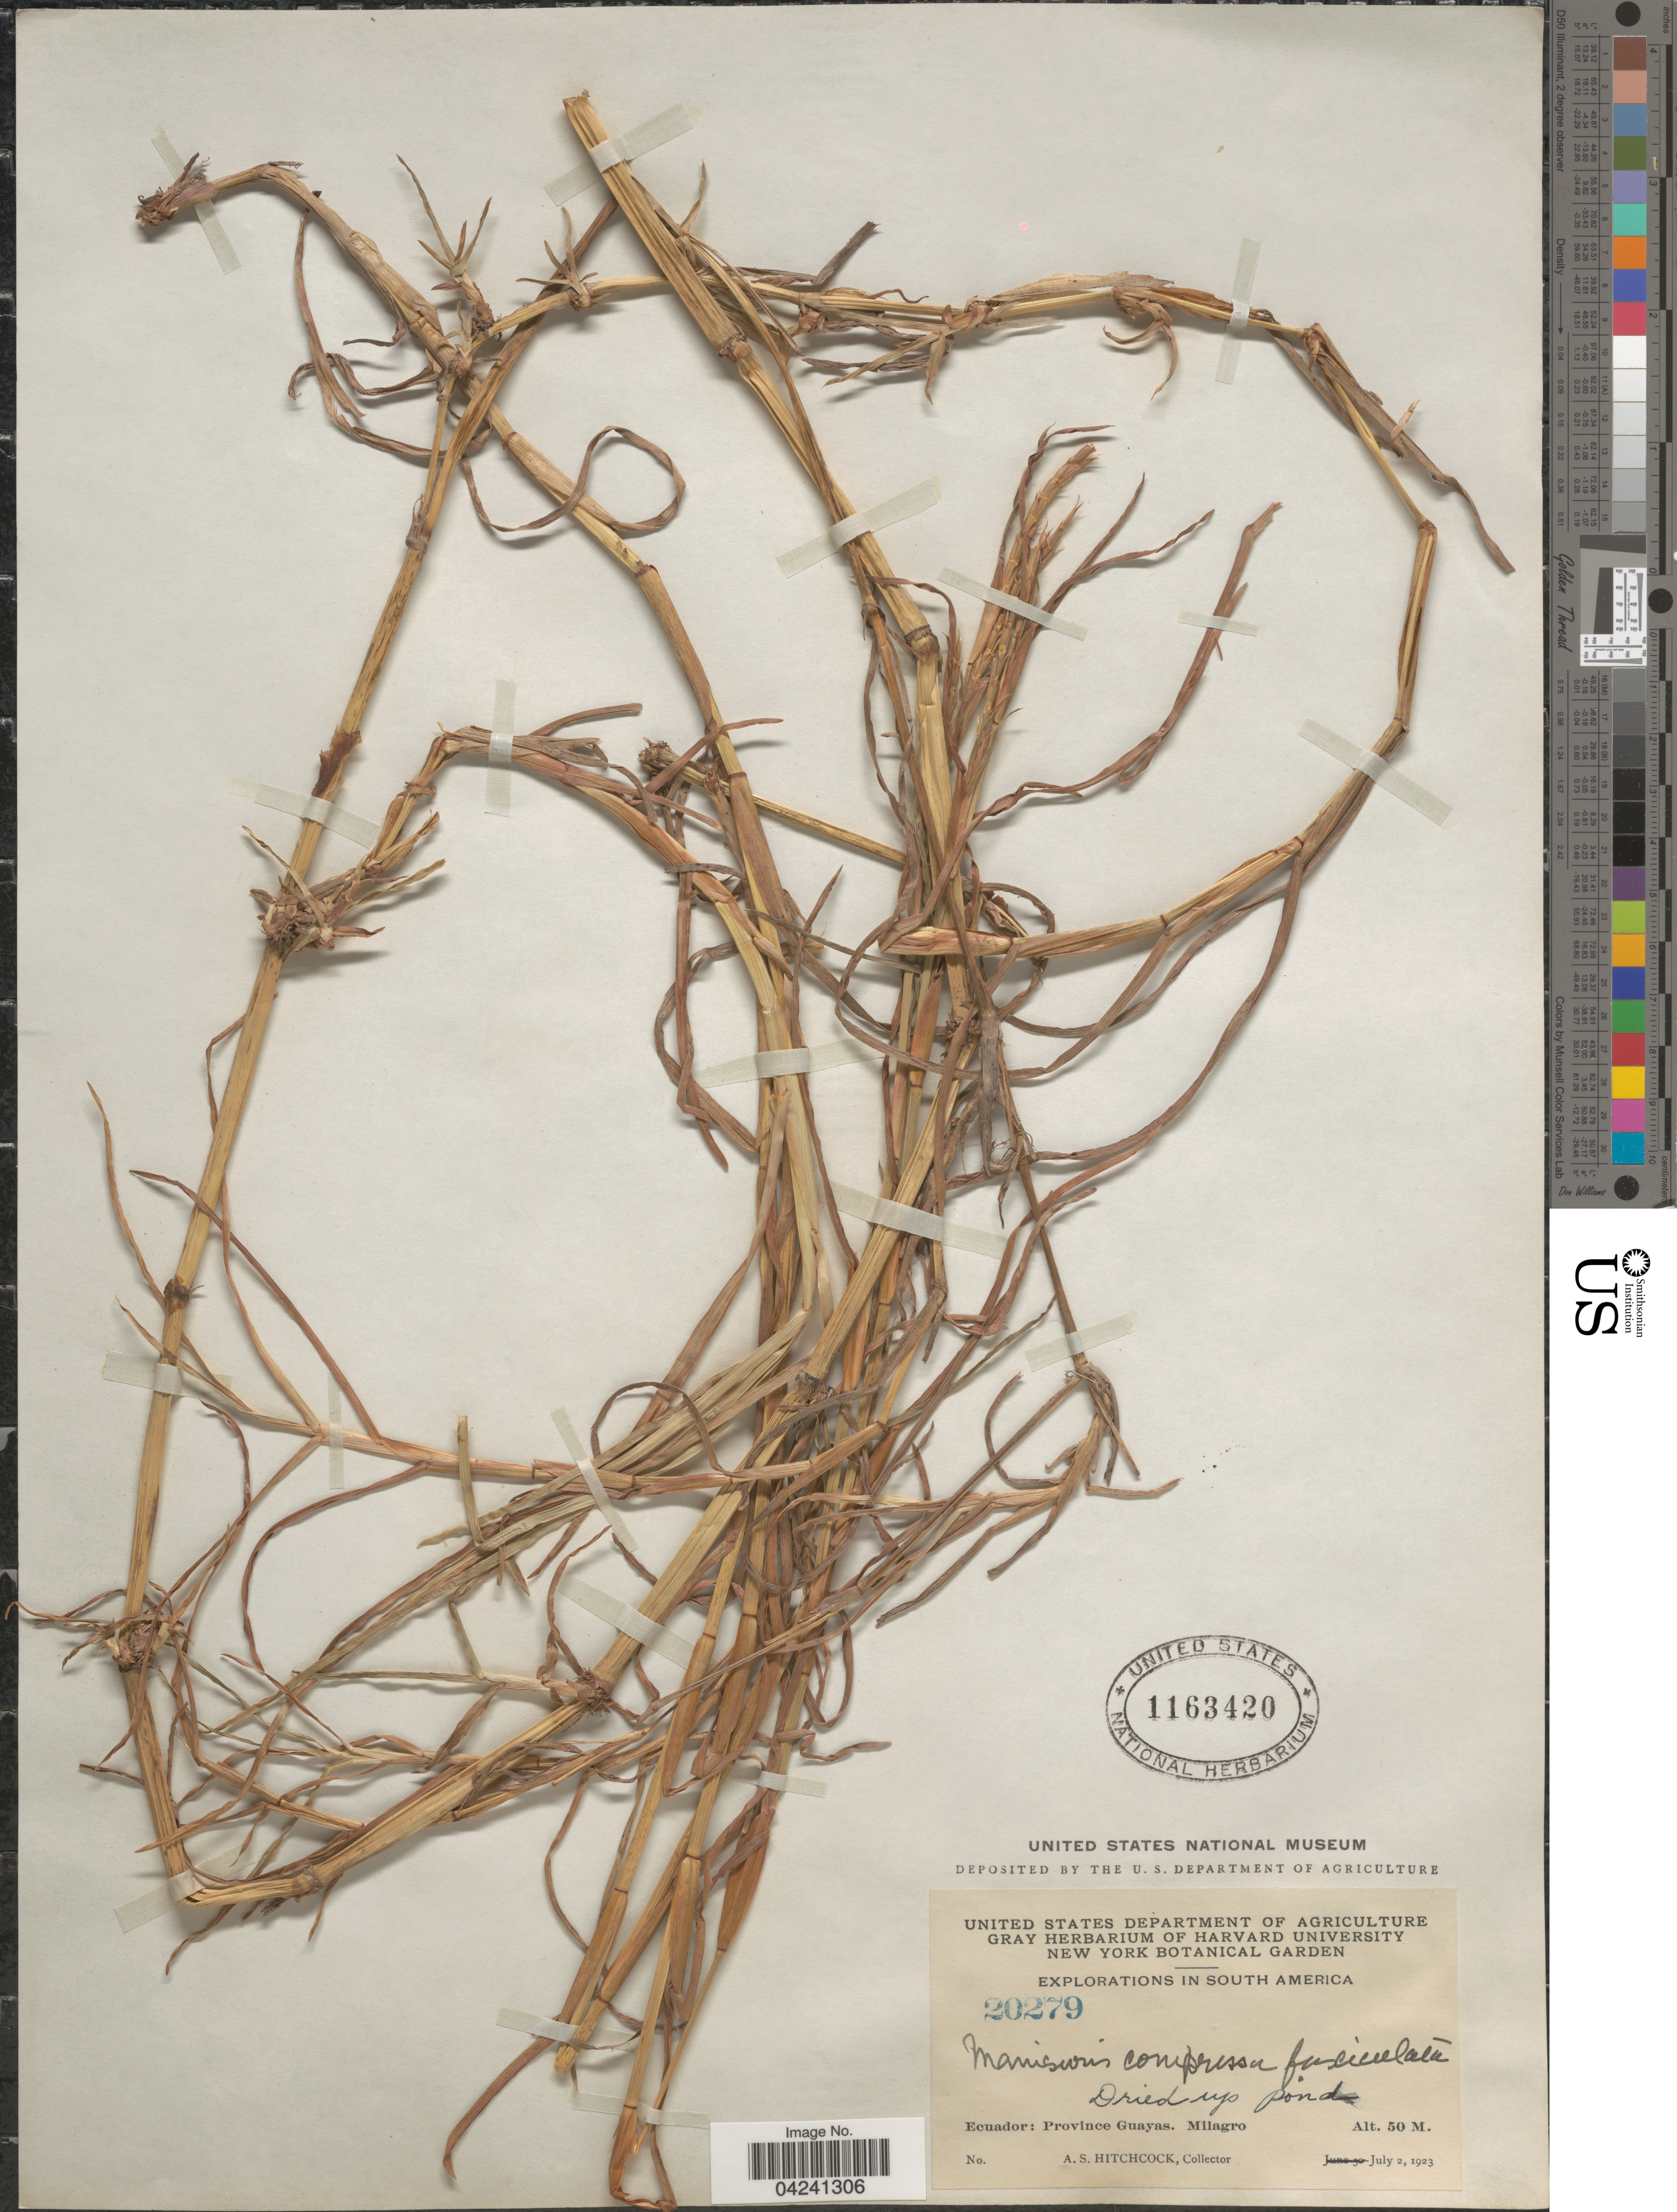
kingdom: Plantae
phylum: Tracheophyta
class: Liliopsida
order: Poales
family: Poaceae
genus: Hemarthria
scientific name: Hemarthria altissima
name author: (Poir.) Stapf & C. E. Hubb.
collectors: A. S. Hitchcock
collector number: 20279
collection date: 1923-07-02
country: Ecuador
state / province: Guayas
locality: Explorations in South America. Province Guayas. Milagro.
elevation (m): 50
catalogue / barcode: US 1163420